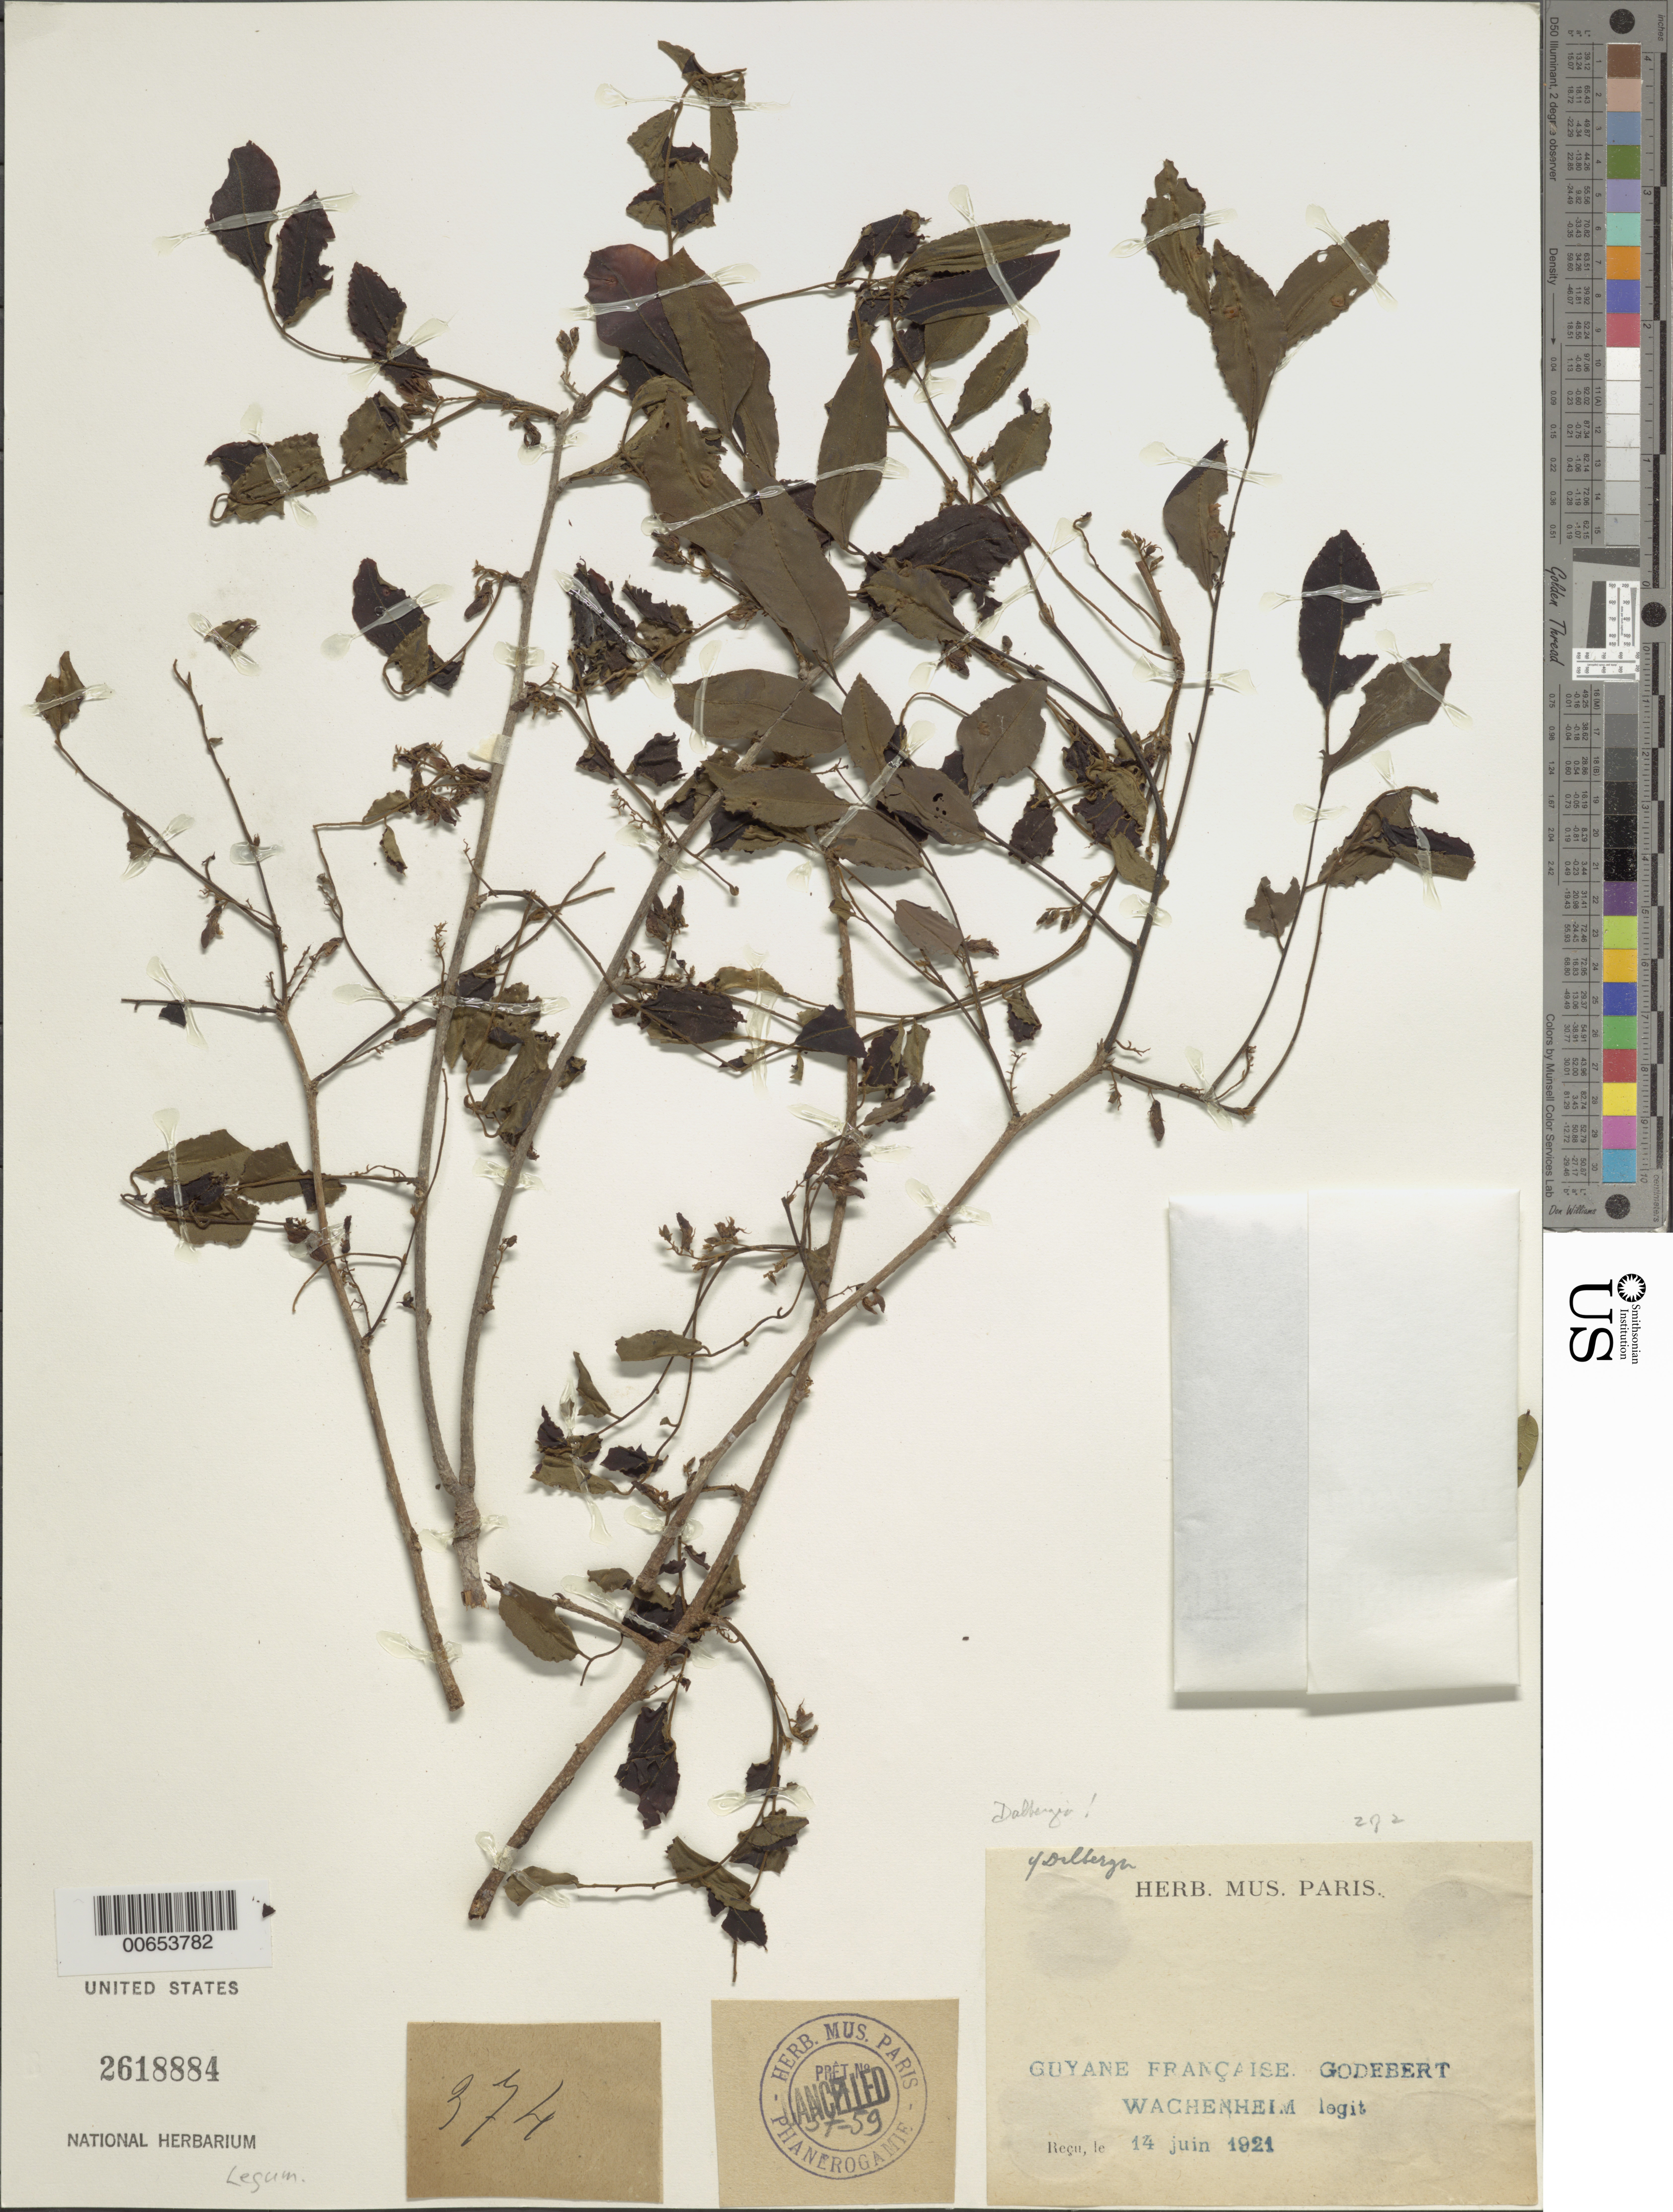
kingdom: Plantae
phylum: Tracheophyta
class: Magnoliopsida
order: Fabales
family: Fabaceae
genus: Dalbergia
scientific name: Dalbergia sp.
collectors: -. Wachenheim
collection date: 1921-06-14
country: French Guiana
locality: Guyane Francaise. Godebert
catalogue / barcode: US 2618884